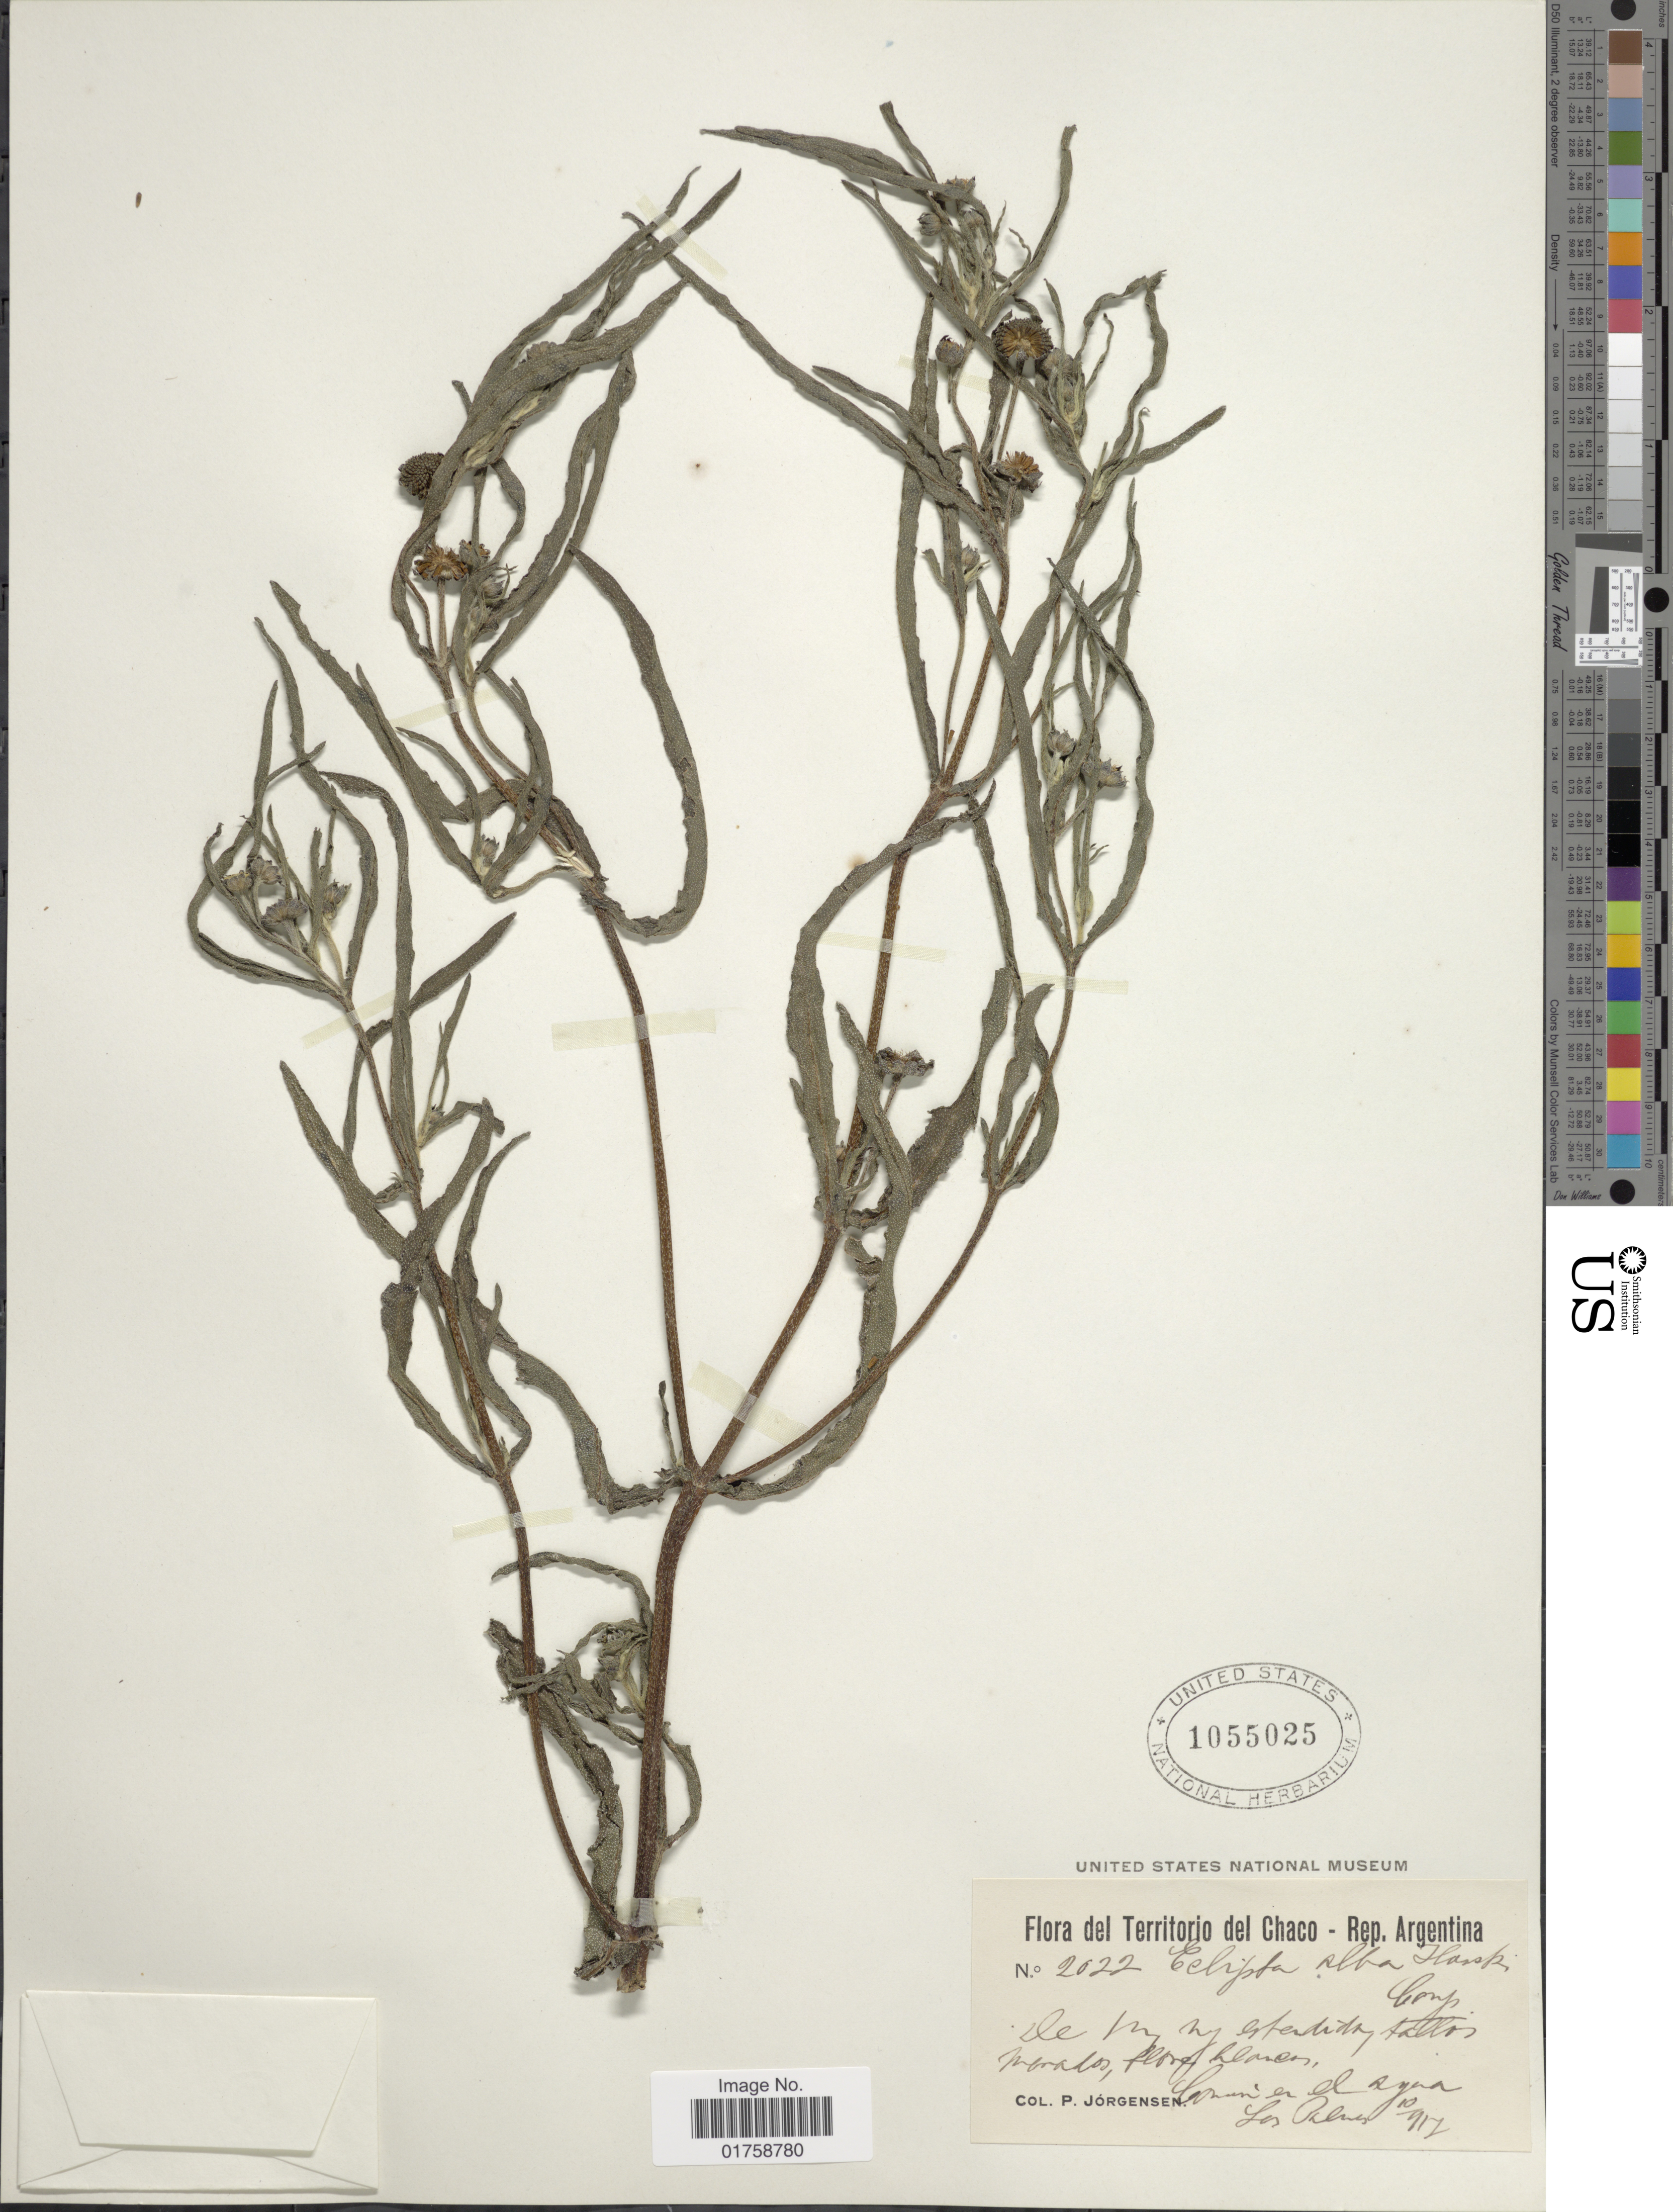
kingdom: Plantae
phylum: Tracheophyta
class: Magnoliopsida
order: Asterales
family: Asteraceae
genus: Eclipta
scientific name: Eclipta alba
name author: (L.) Hassk.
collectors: P. Jörgensen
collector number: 2022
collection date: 1917-10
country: Argentina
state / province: Chaco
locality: Territorio del Chaco-Rep. Argentina. Conun er al agera las Renos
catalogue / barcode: US 1055025